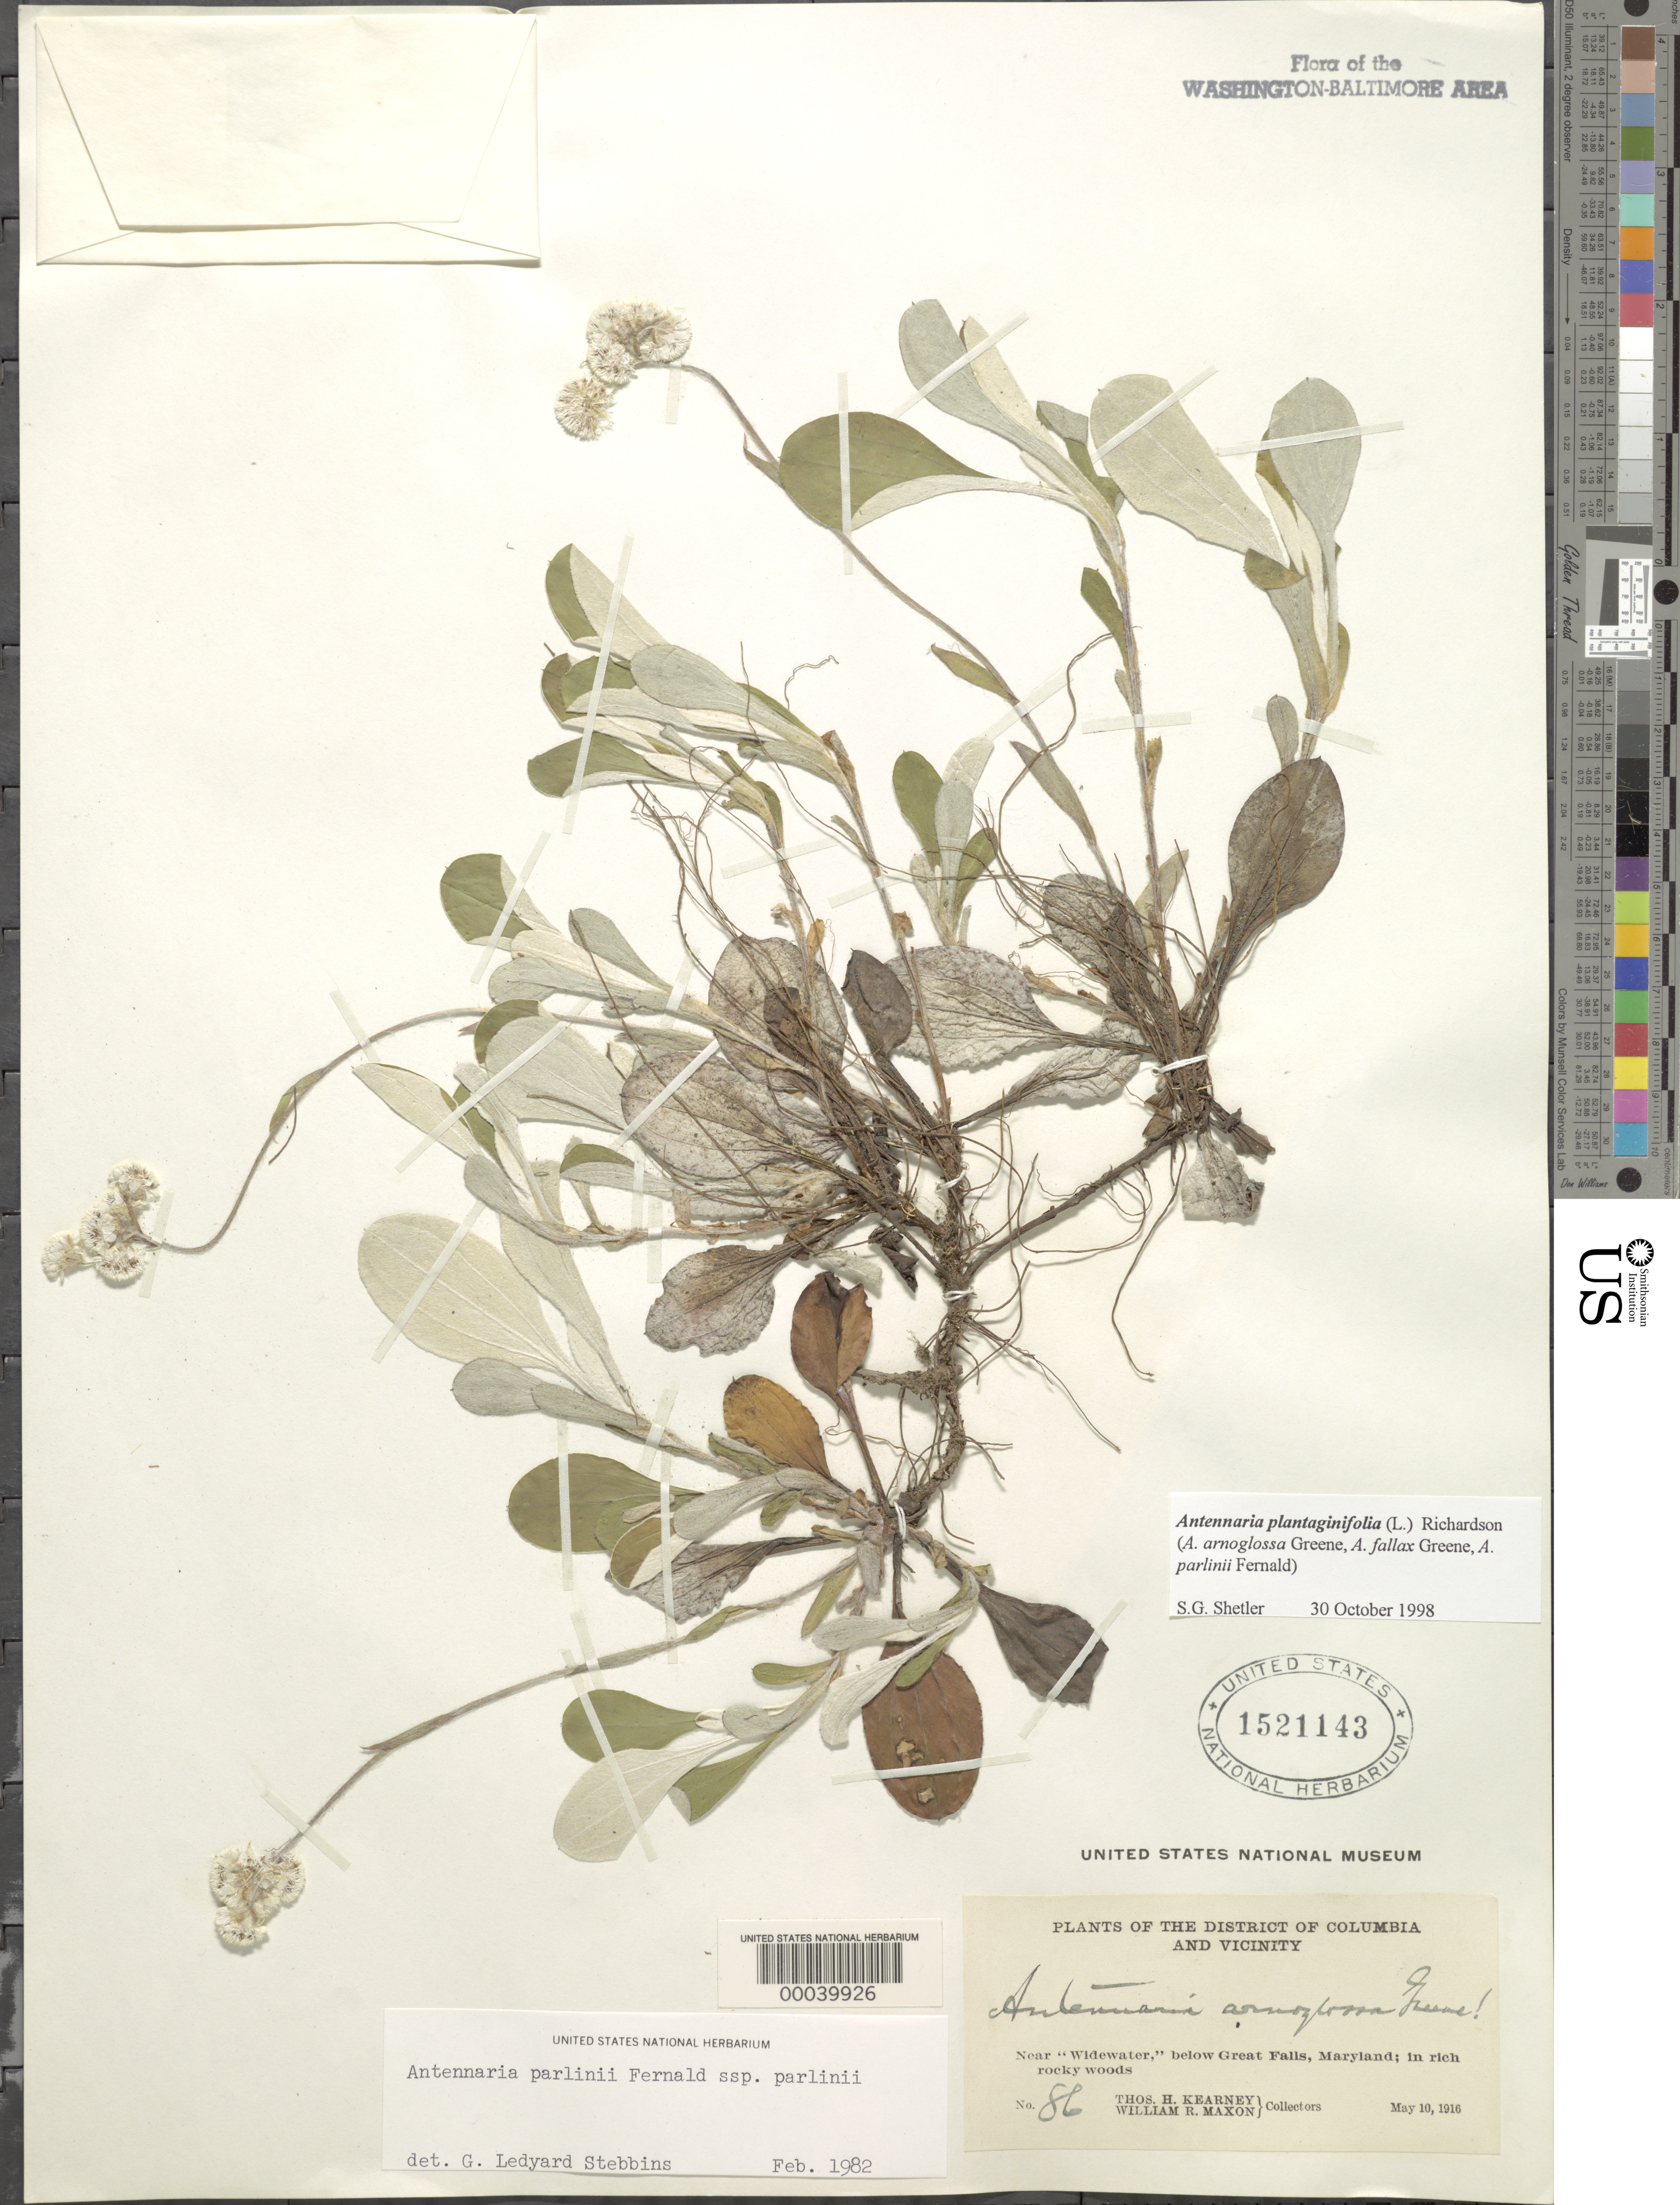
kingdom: Plantae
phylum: Tracheophyta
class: Magnoliopsida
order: Asterales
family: Asteraceae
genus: Antennaria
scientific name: Antennaria plantaginifolia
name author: (L.) Richardson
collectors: T. H. Kearney & W. R. Maxon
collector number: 86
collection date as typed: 10 May 1916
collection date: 1916-05-10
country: United States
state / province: Maryland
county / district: Montgomery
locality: Near Widewater below Great Falls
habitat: Rich rocky woods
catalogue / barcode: US 1521143